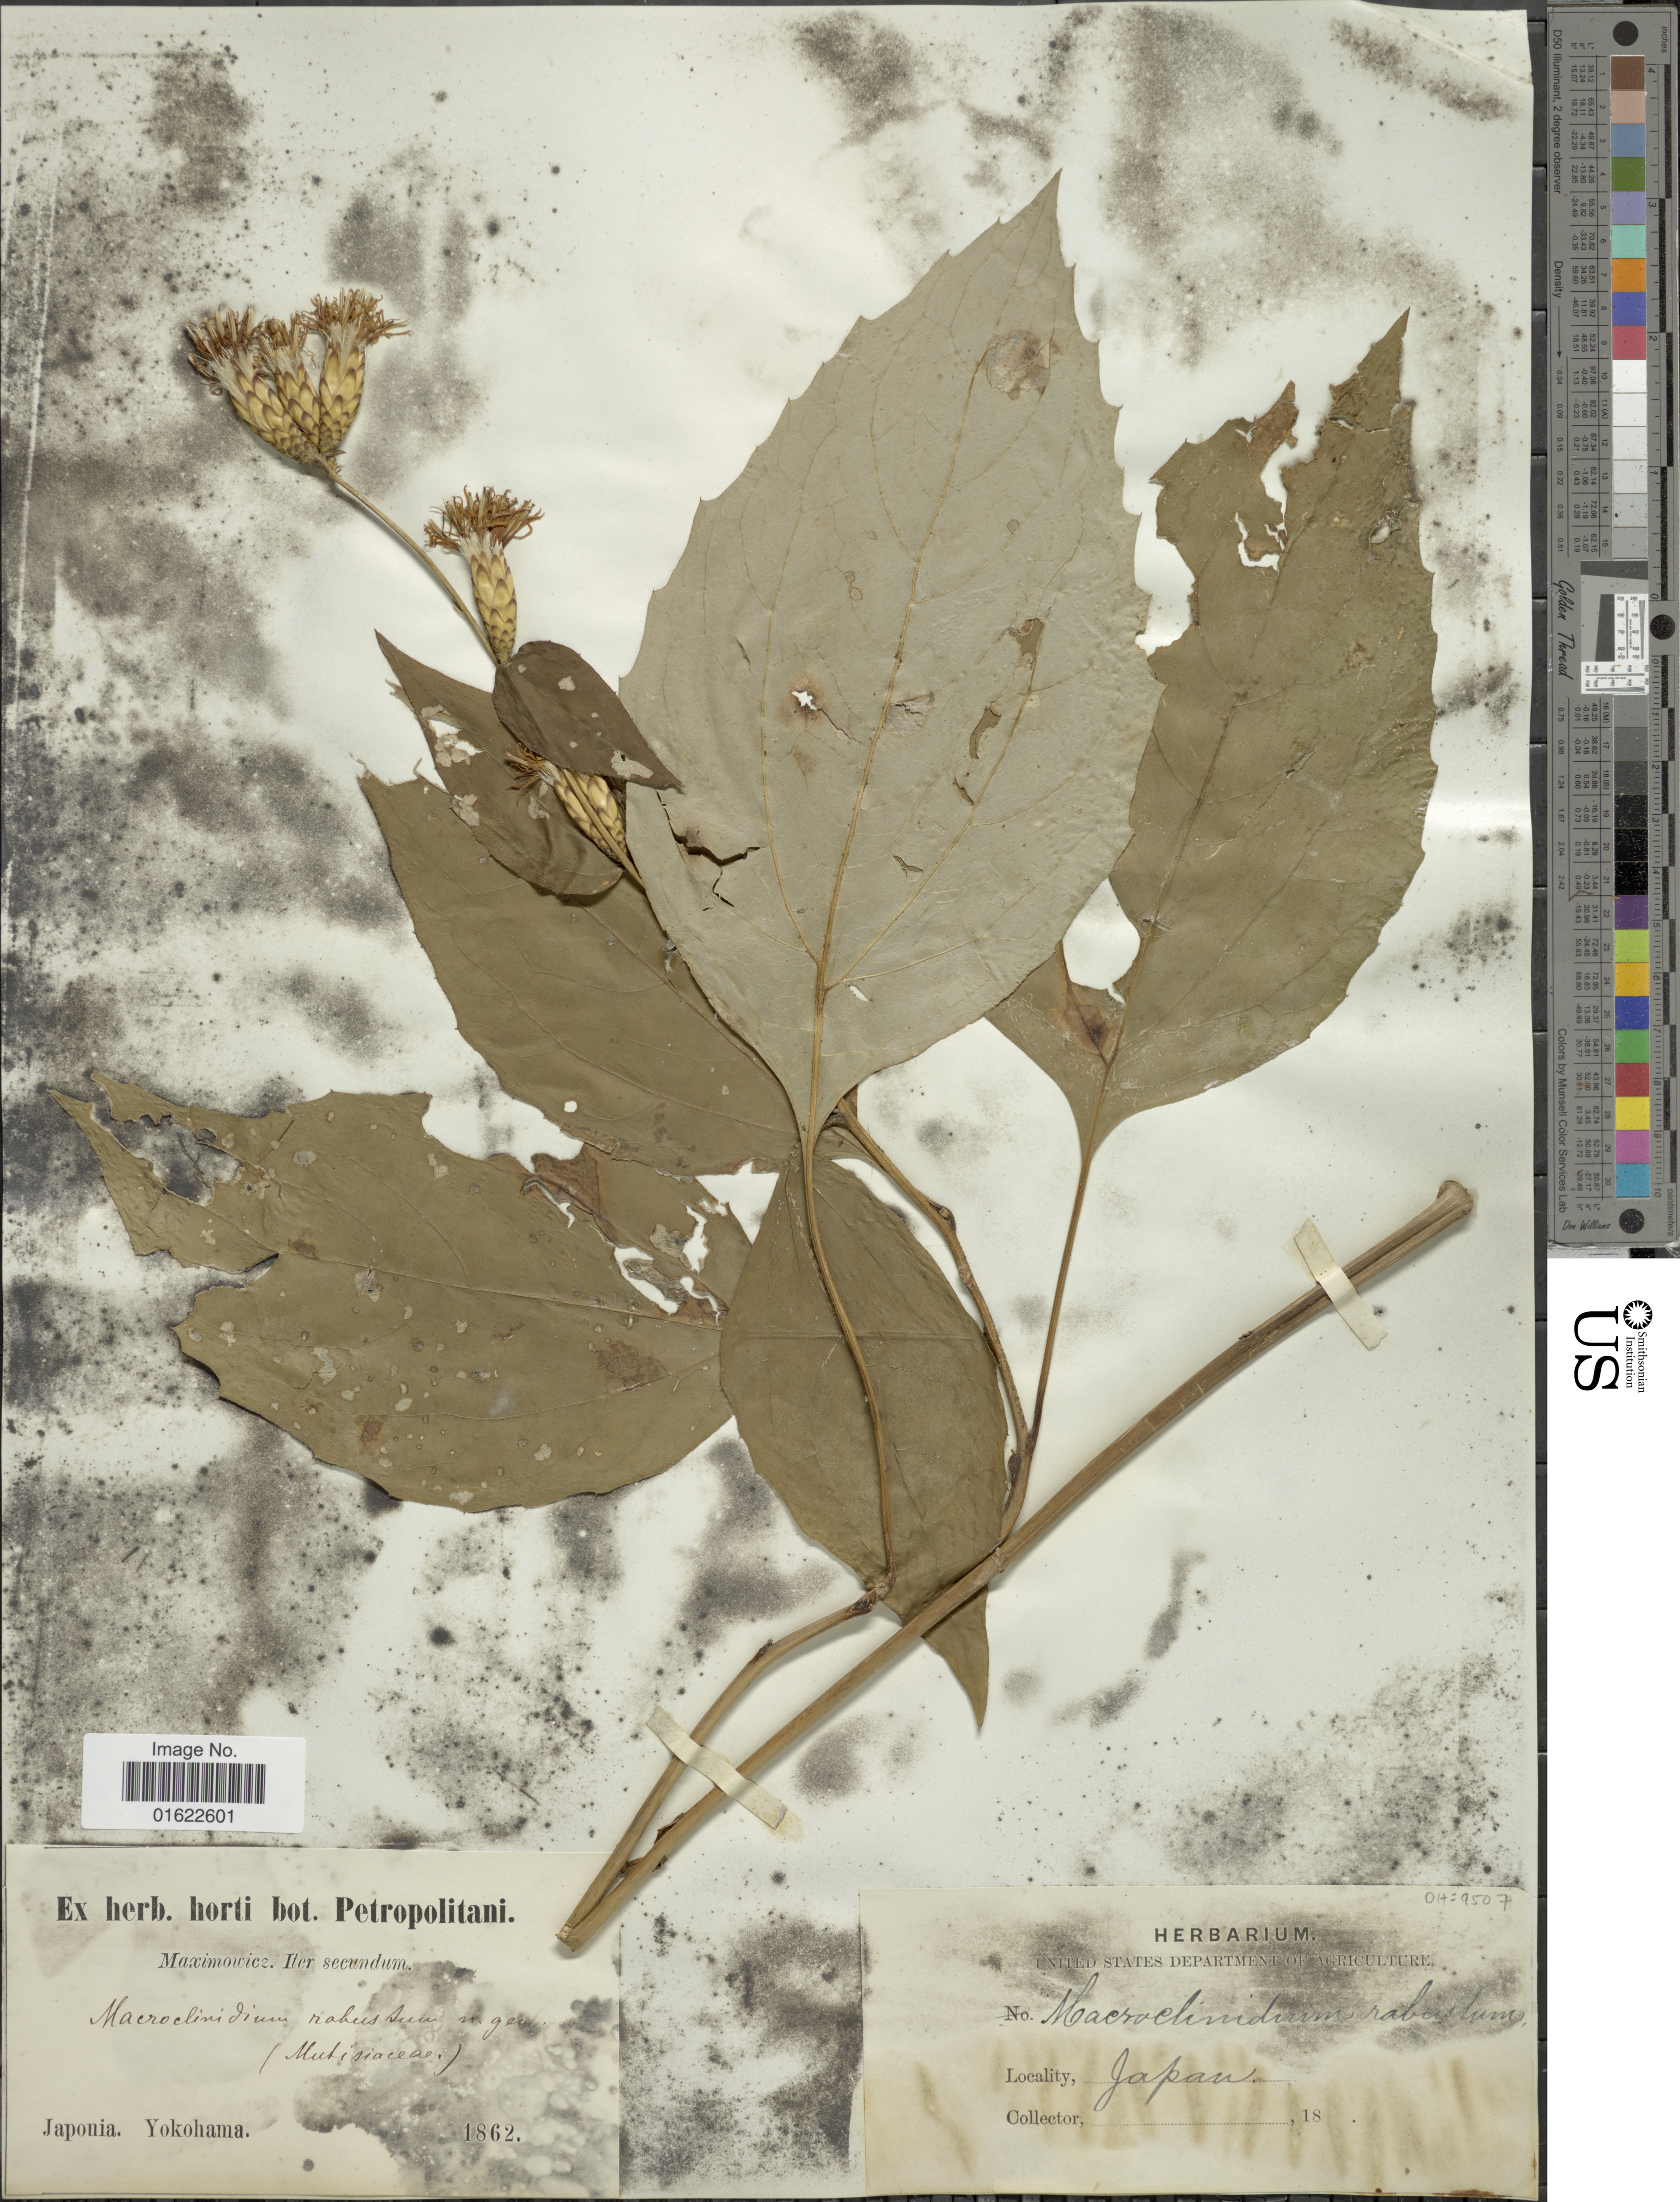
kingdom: Plantae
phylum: Tracheophyta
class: Magnoliopsida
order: Asterales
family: Asteraceae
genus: Macroclinidium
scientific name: Macroclinidium robustum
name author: Maxim.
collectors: -. Maximowicz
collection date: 1862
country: Japan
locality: Japonia, Yokohama